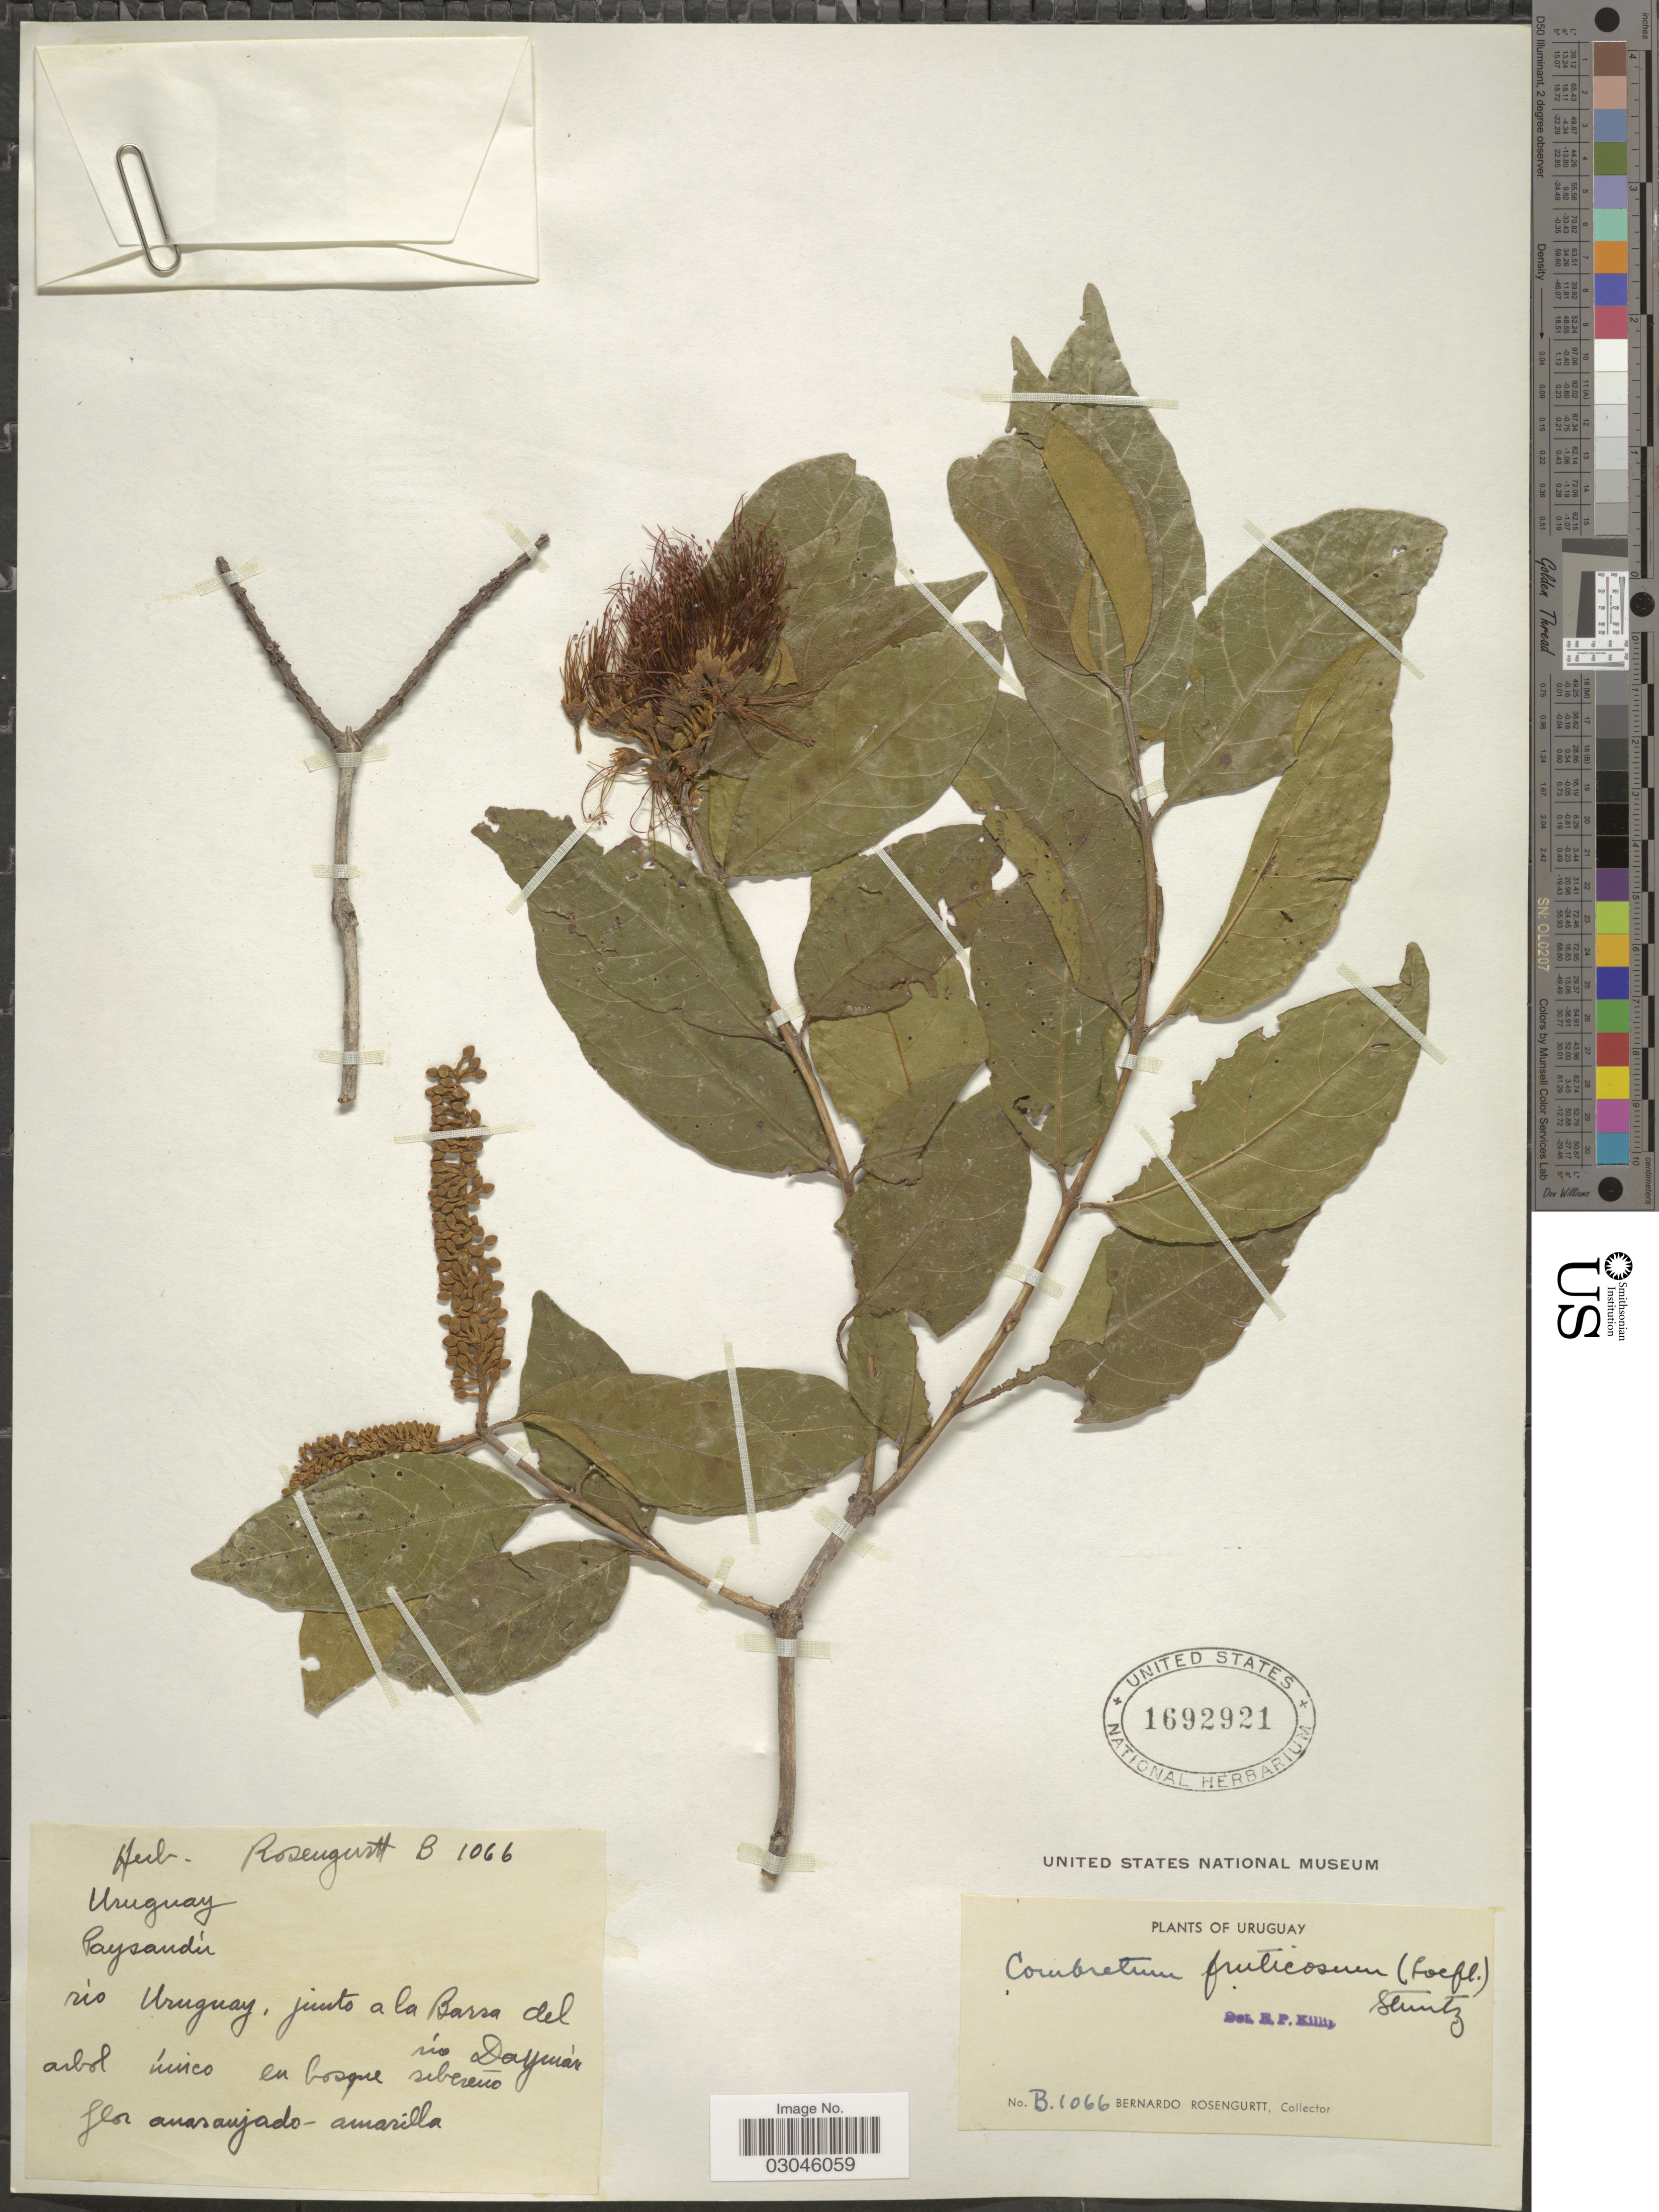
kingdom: Plantae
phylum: Tracheophyta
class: Magnoliopsida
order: Myrtales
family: Combretaceae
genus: Combretum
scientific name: Combretum fruticosum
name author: (Loefl.) Stuntz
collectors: B. Rosengurtt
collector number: B1066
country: Uruguay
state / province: Paysandu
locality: Río Uruguay, junto a la Barra del río Daymán.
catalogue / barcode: US 1692921